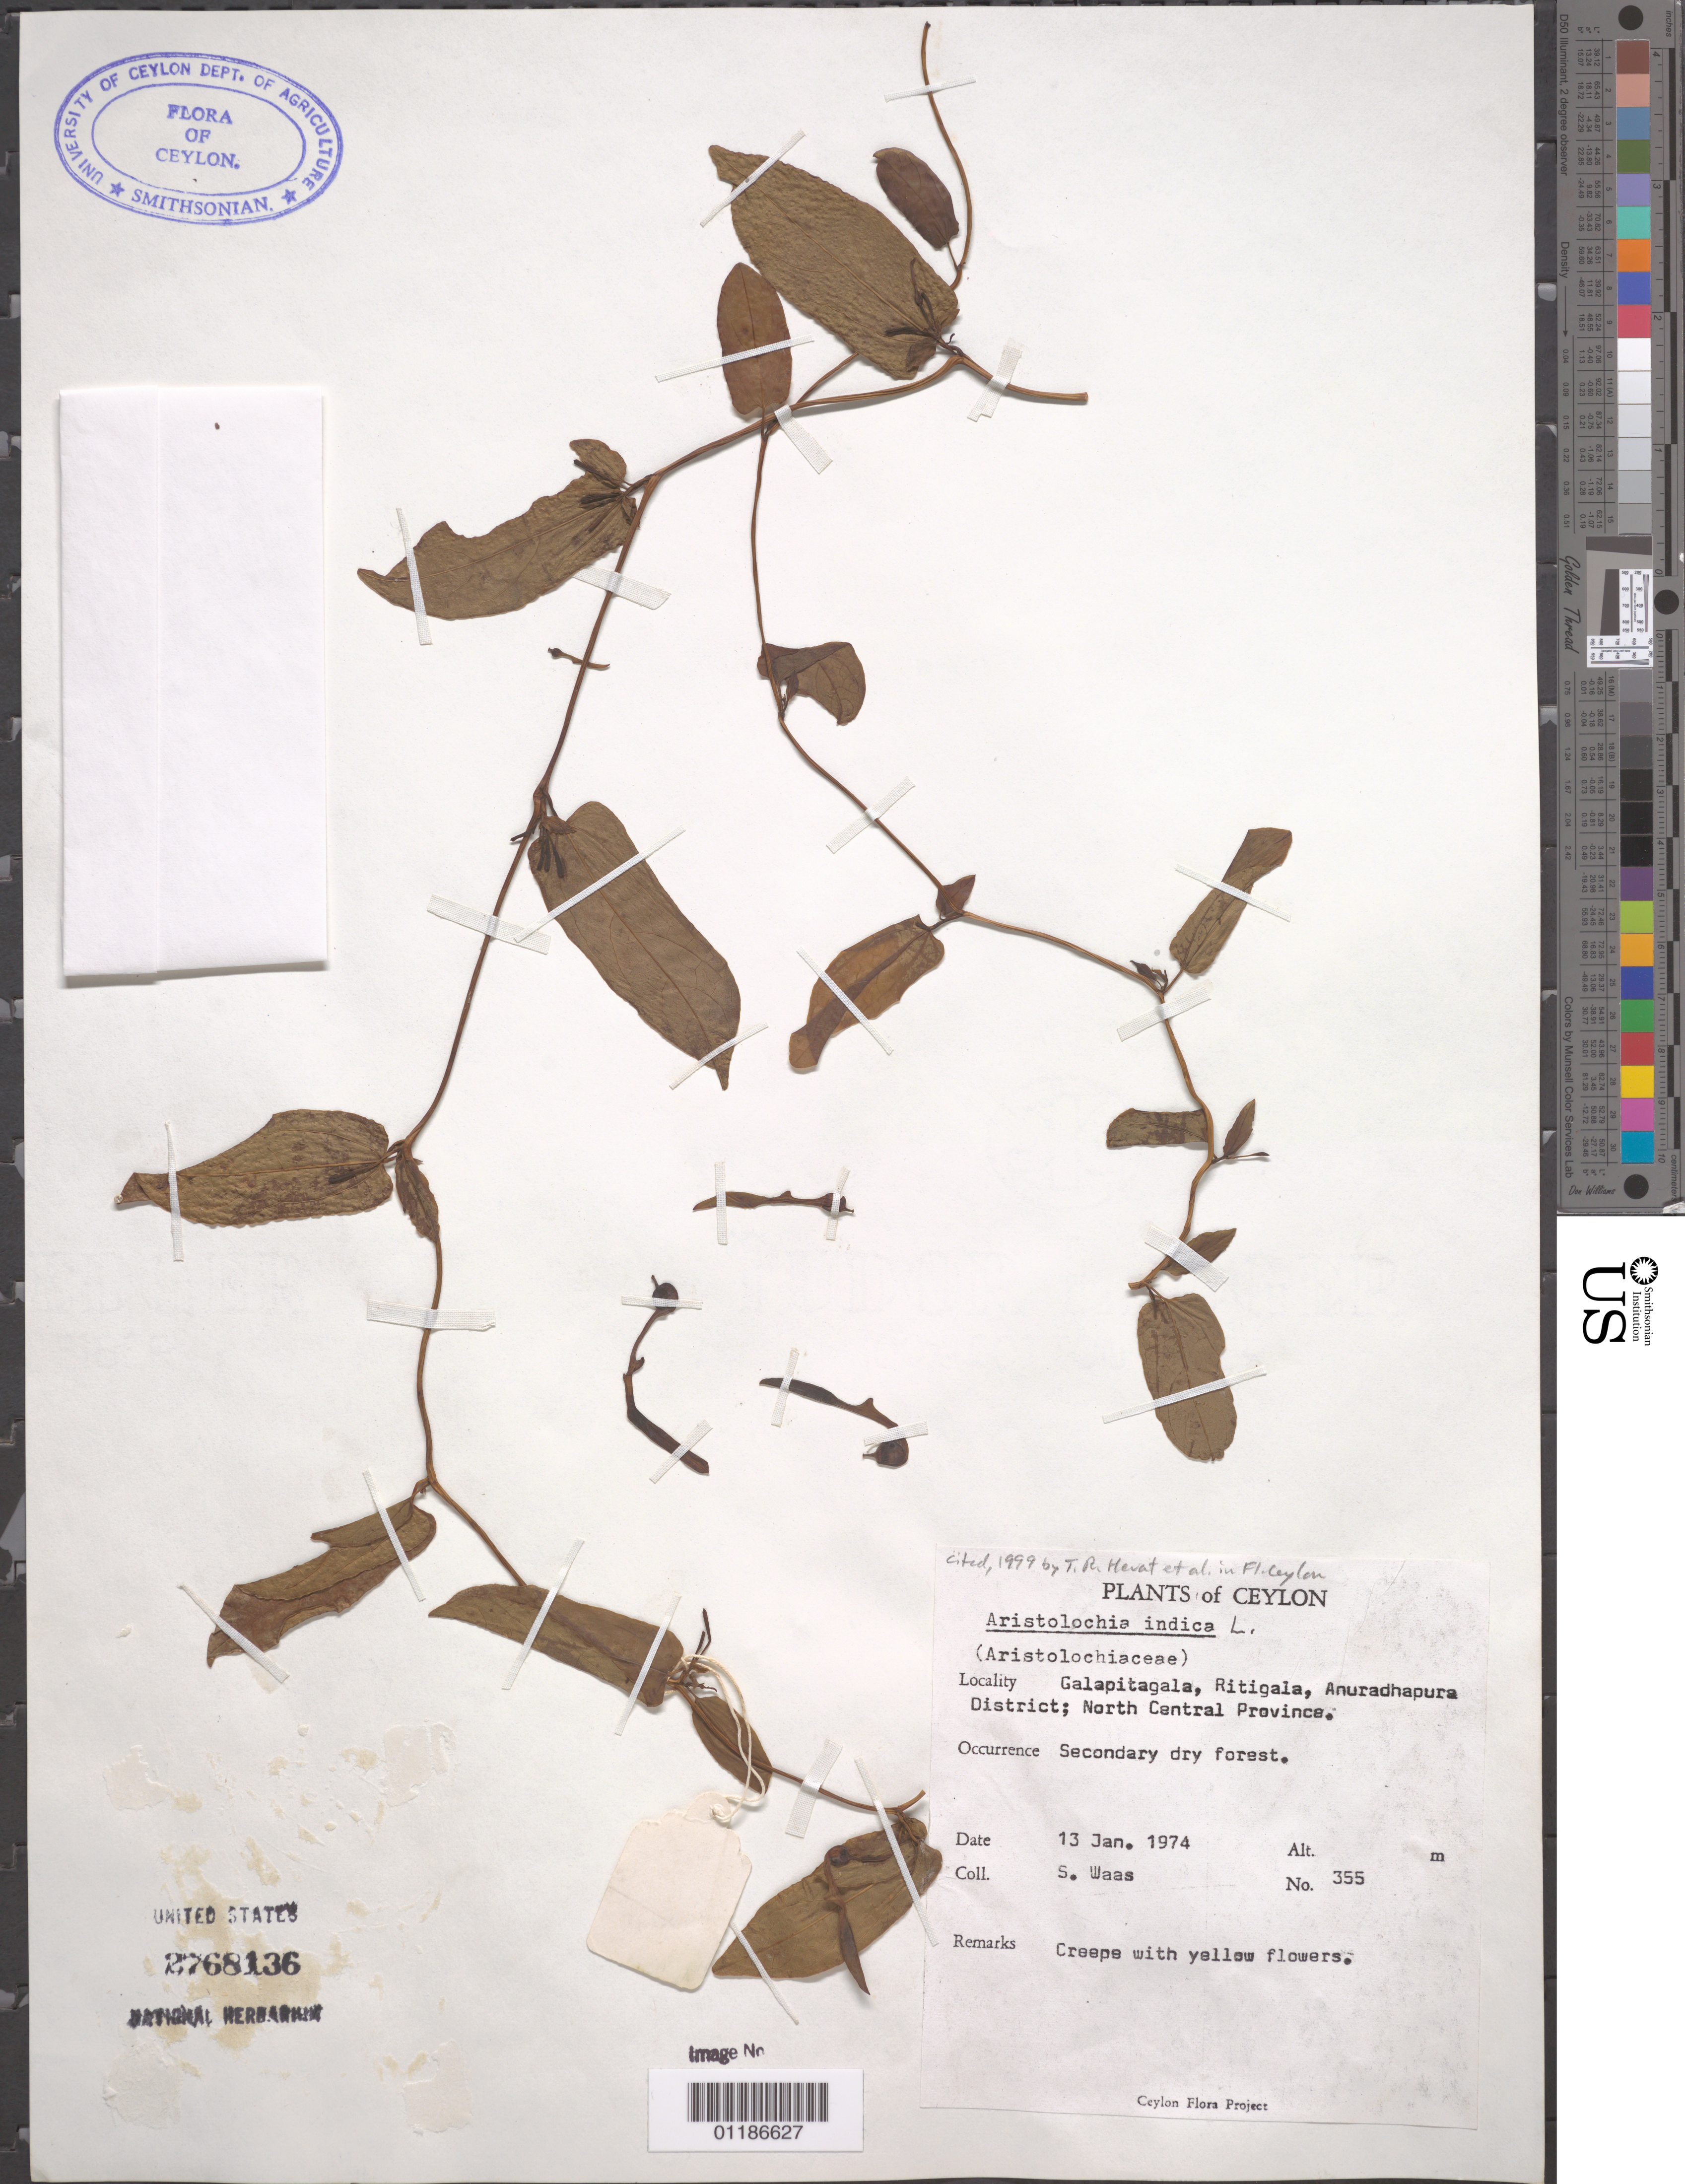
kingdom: Plantae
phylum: Tracheophyta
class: Magnoliopsida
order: Piperales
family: Aristolochiaceae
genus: Aristolochia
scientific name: Aristolochia indica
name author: L.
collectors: S. Waas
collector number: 355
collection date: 1974-01-13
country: Sri Lanka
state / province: North Central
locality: Galapitagala, Ritigala, Anuradhapura District.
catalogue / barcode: US 2768136